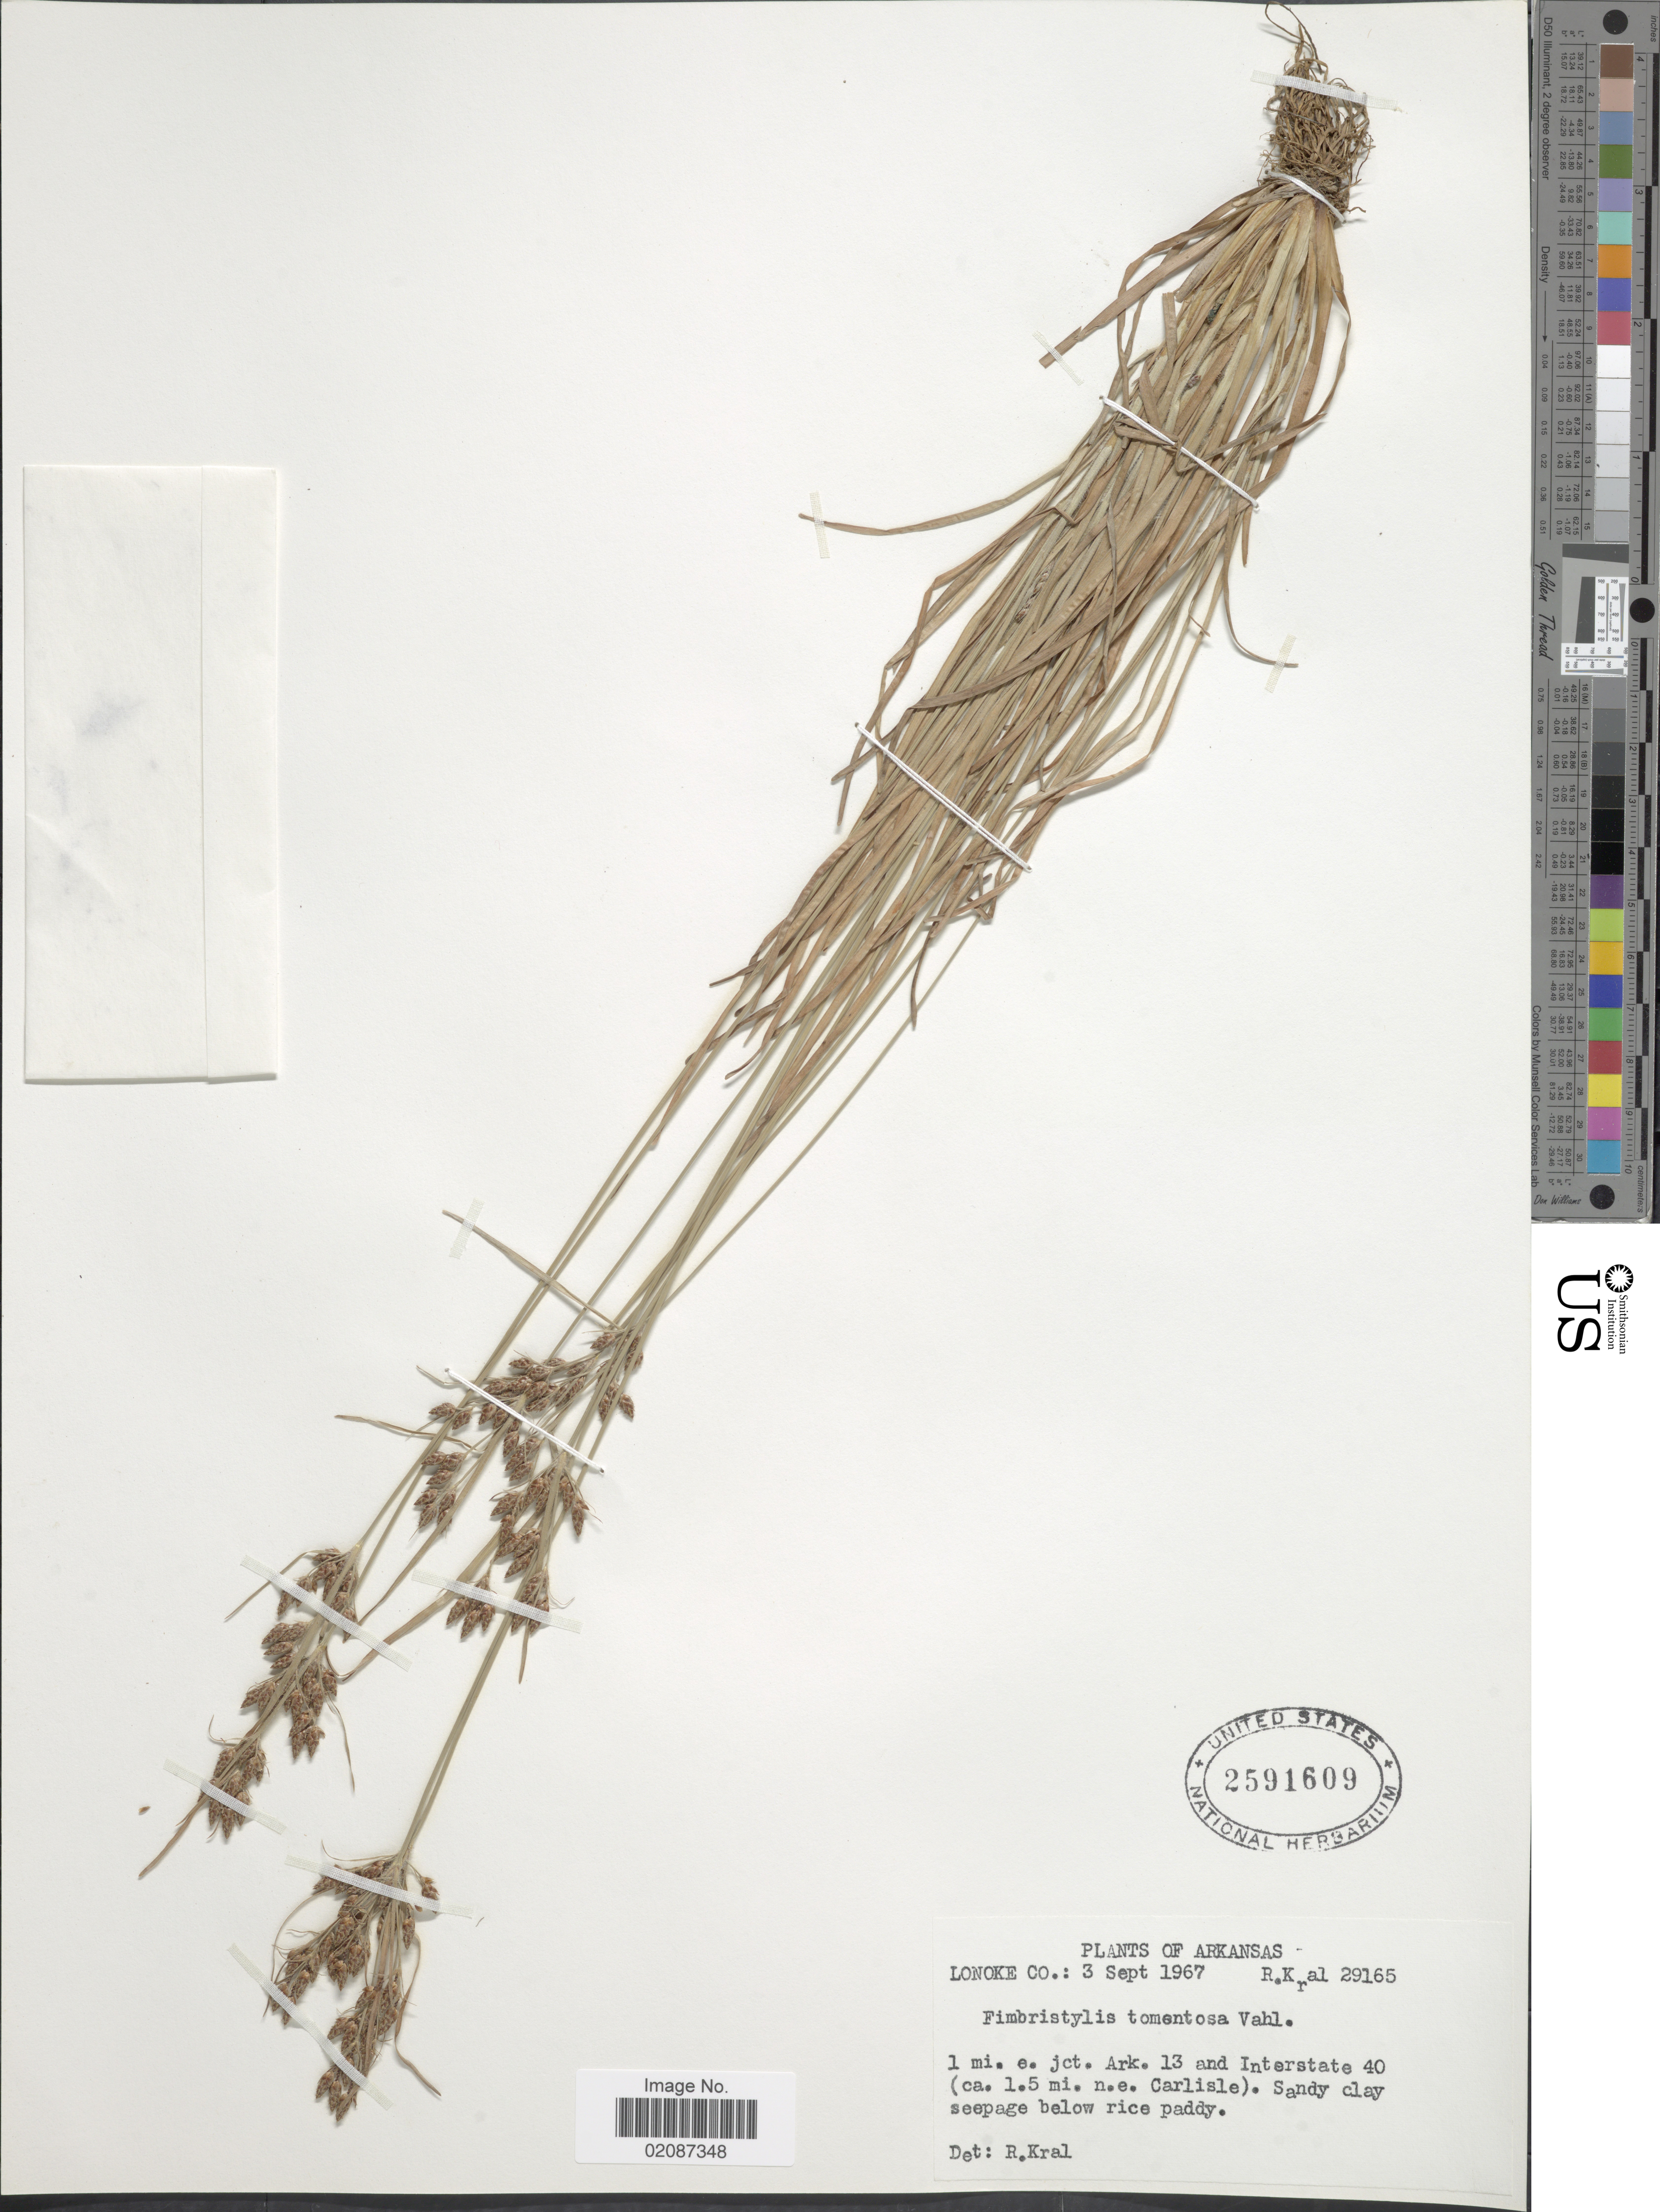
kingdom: Plantae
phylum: Tracheophyta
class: Liliopsida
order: Poales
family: Cyperaceae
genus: Fimbristylis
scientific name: Fimbristylis tomentosa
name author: Vahl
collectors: R. Kral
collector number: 29165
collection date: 1967-09-03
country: United States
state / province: Arkansas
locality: Lonoke co.; 1 mi. e. jct. Ark. 13 and Interstate 40 (ca. 1.5 mi. n.e. Carlisle), sandy clay seepage below rice paddy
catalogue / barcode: US 2591609